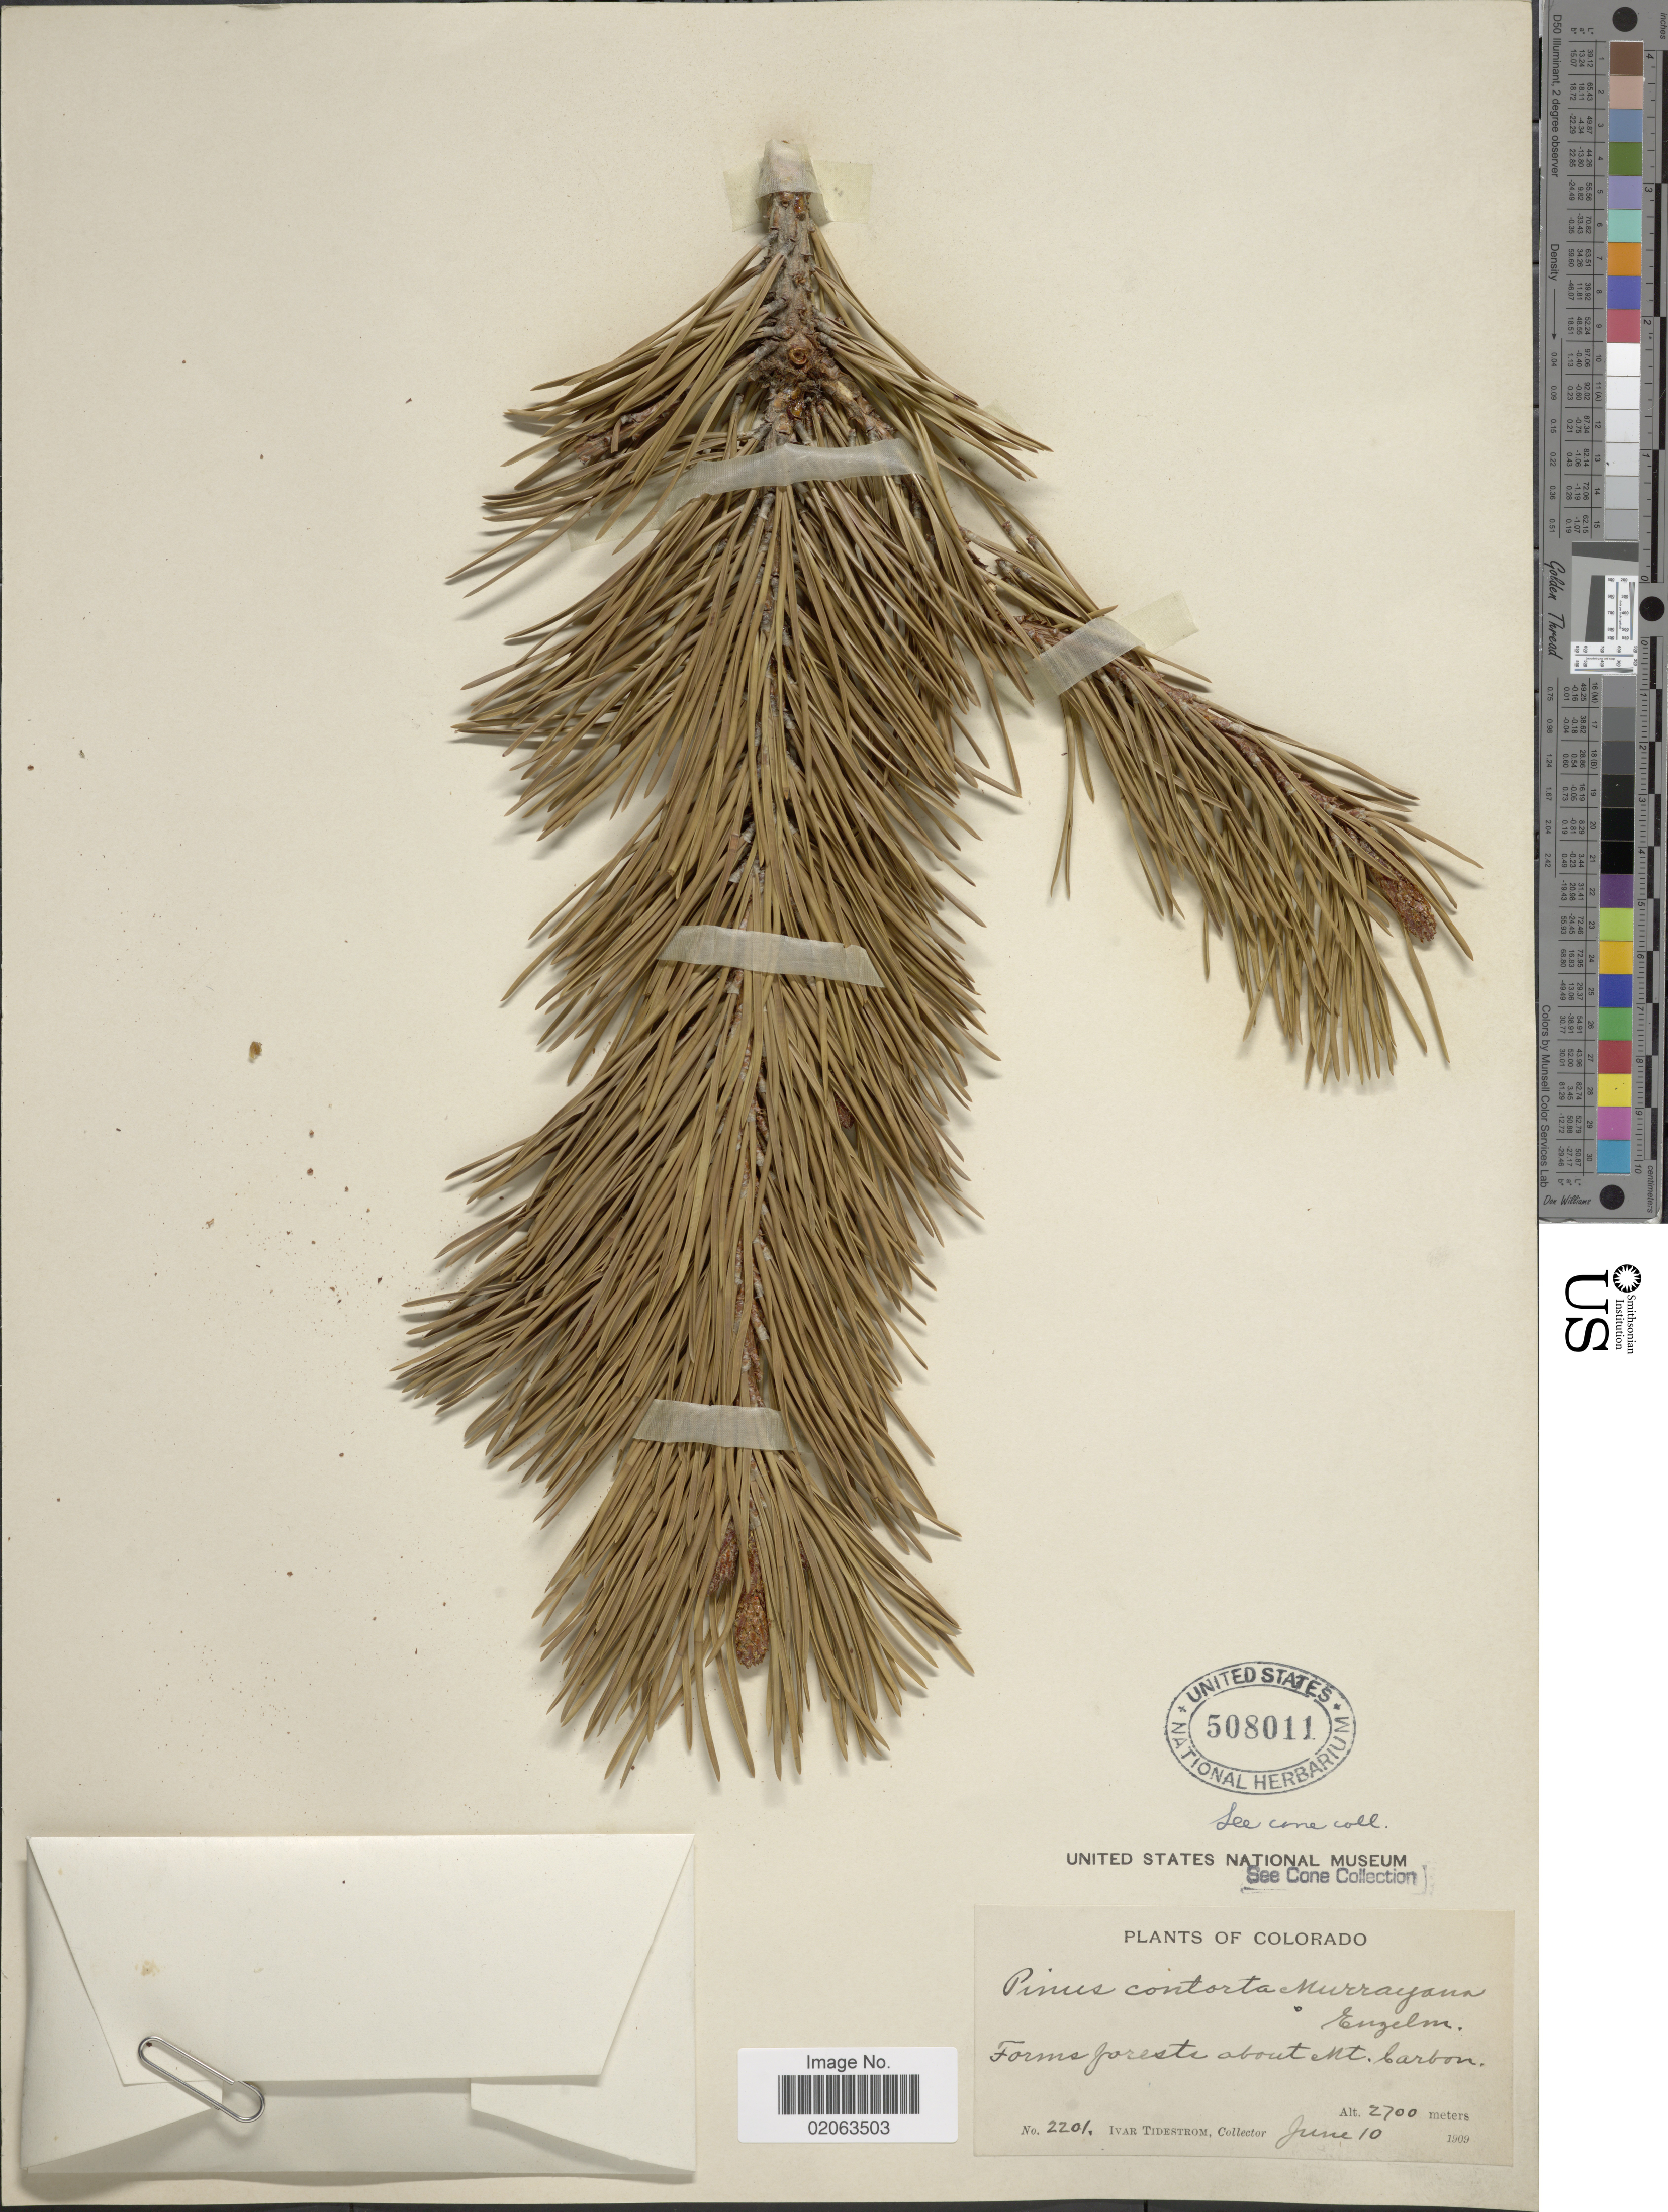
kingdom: Plantae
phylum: Tracheophyta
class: Pinopsida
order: Pinales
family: Pinaceae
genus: Pinus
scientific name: Pinus contorta var. latifolia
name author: Engelm. ex S. Watson in C. King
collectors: I. F. Tidestrom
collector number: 2201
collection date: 1909-06-10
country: United States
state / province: Colorado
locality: Colorado, Forms forests about Mt. Carbon.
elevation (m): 2700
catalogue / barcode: US 508011